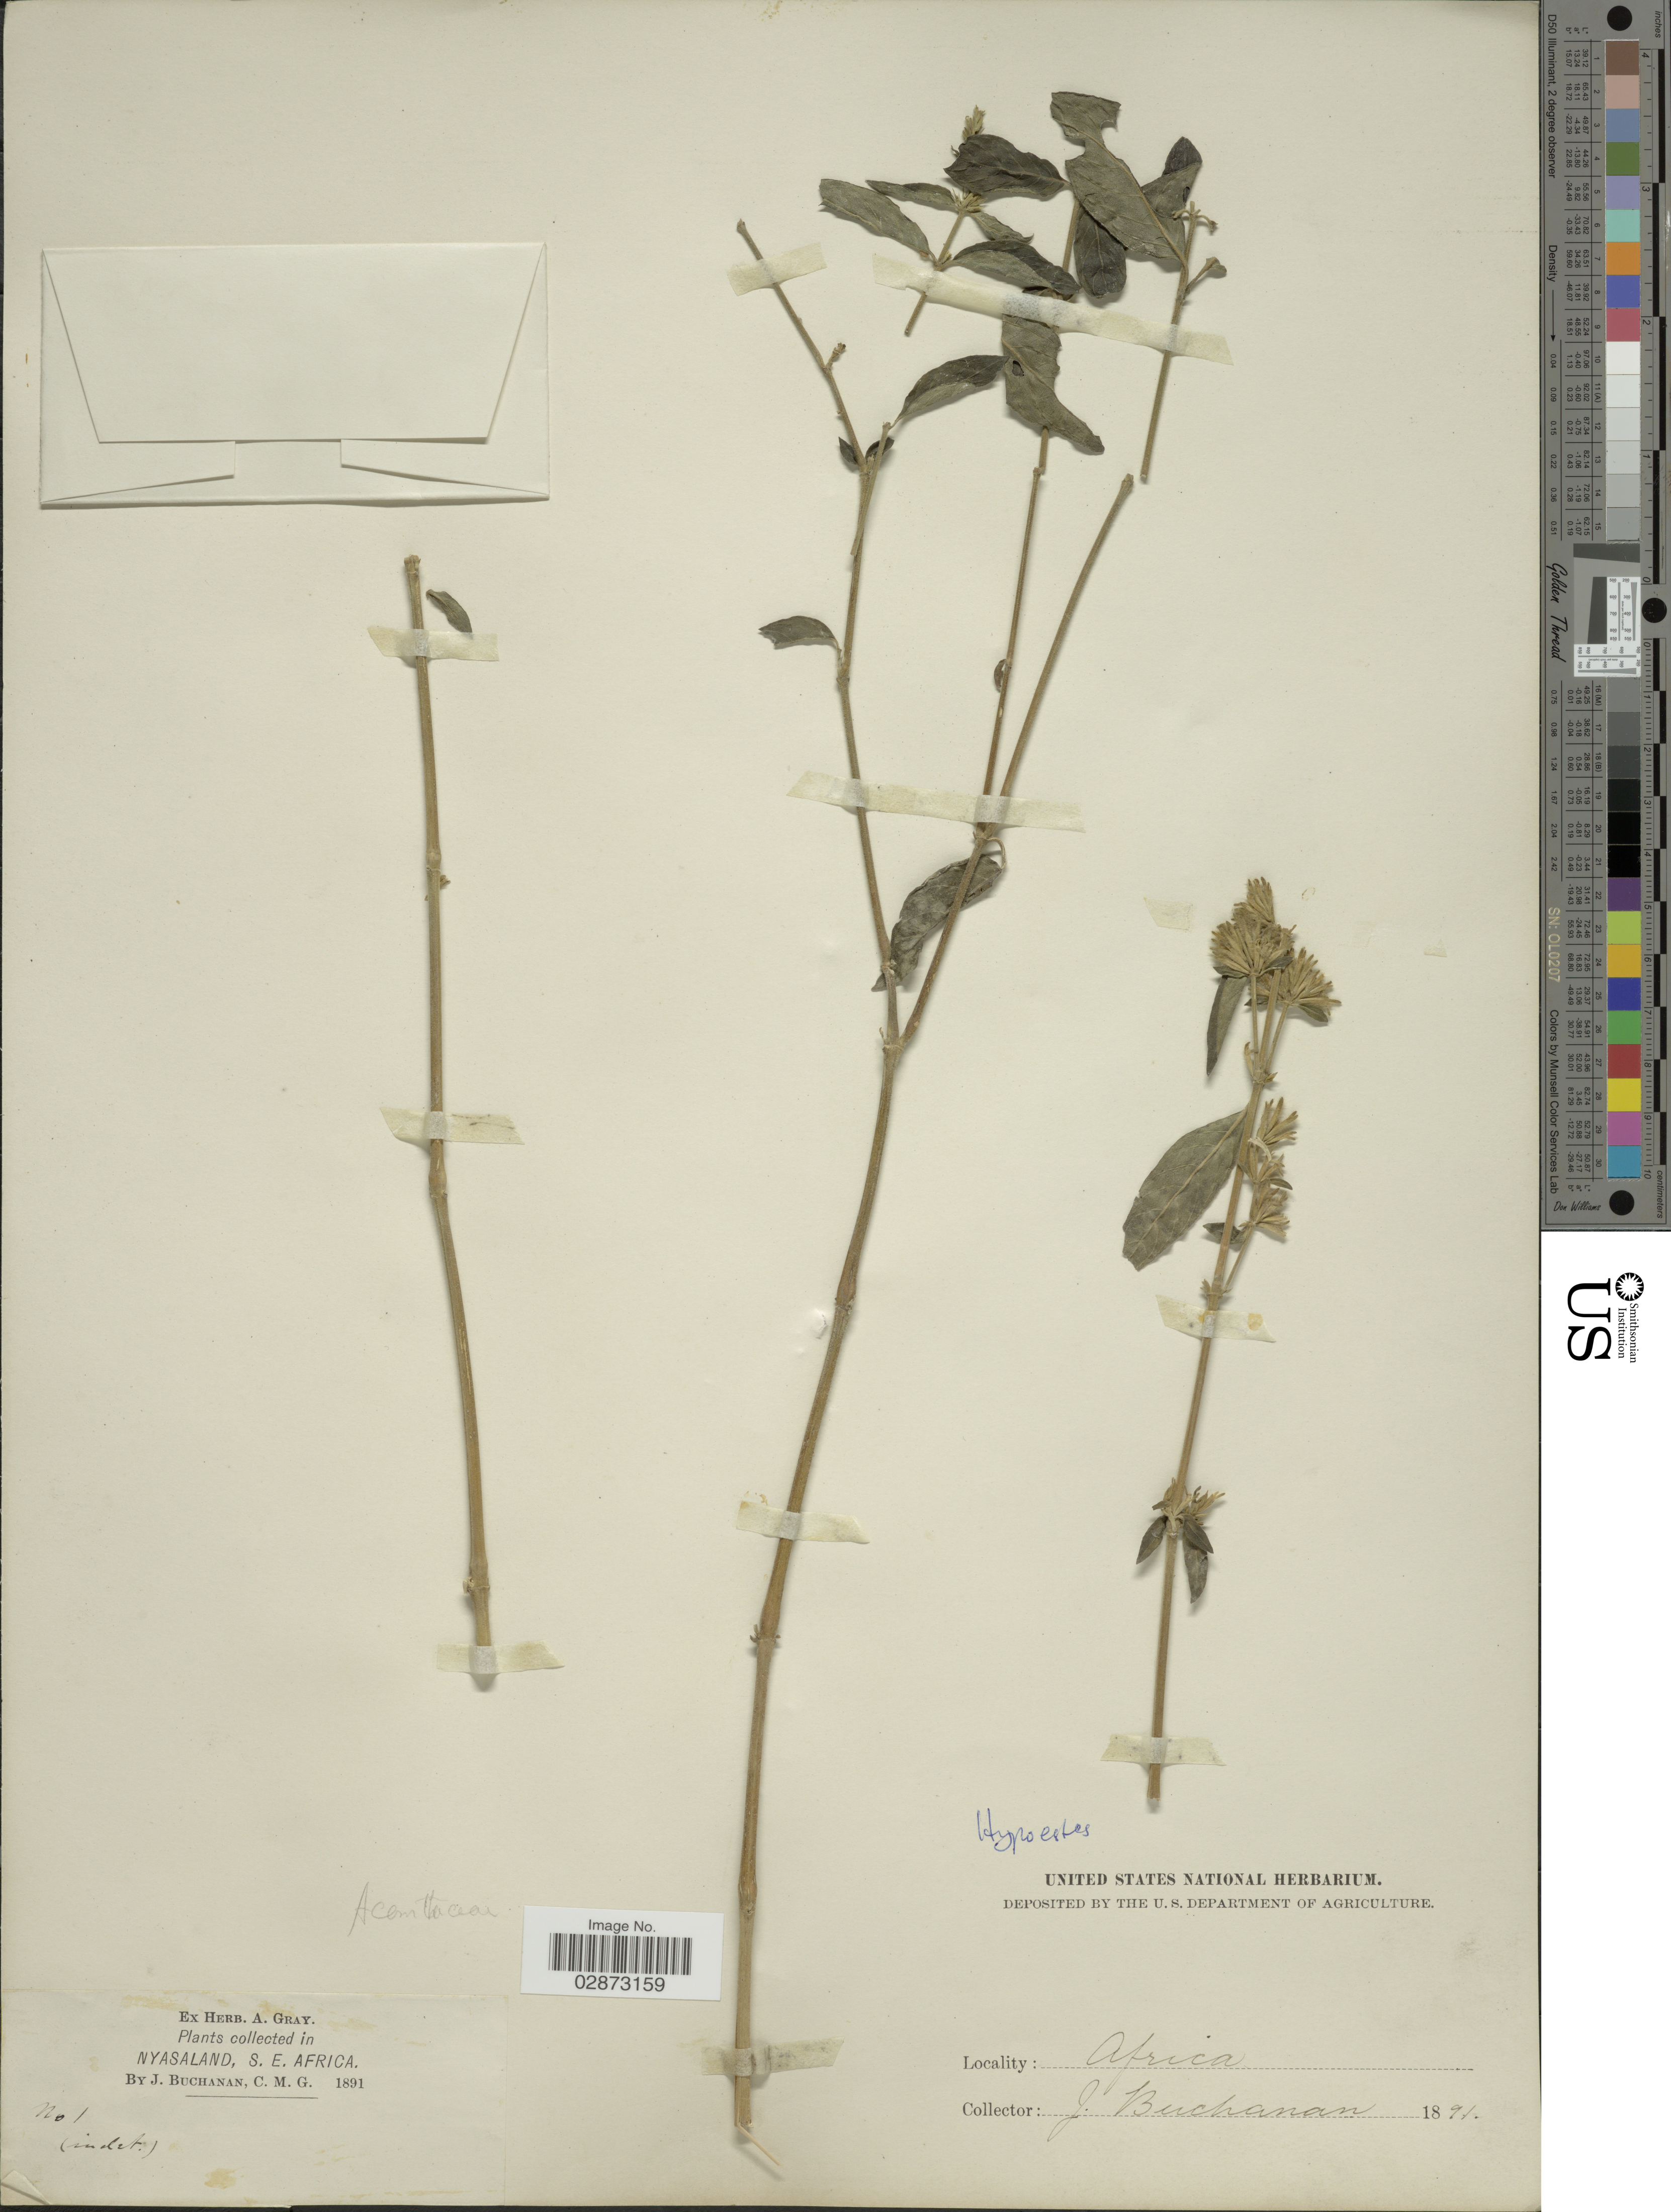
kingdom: Plantae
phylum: Tracheophyta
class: Magnoliopsida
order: Lamiales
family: Acanthaceae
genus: Hypoestes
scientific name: Hypoestes sp.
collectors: J. Buchanan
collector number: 1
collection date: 1891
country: Malawi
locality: In Nyasaland, S.E. Africa.